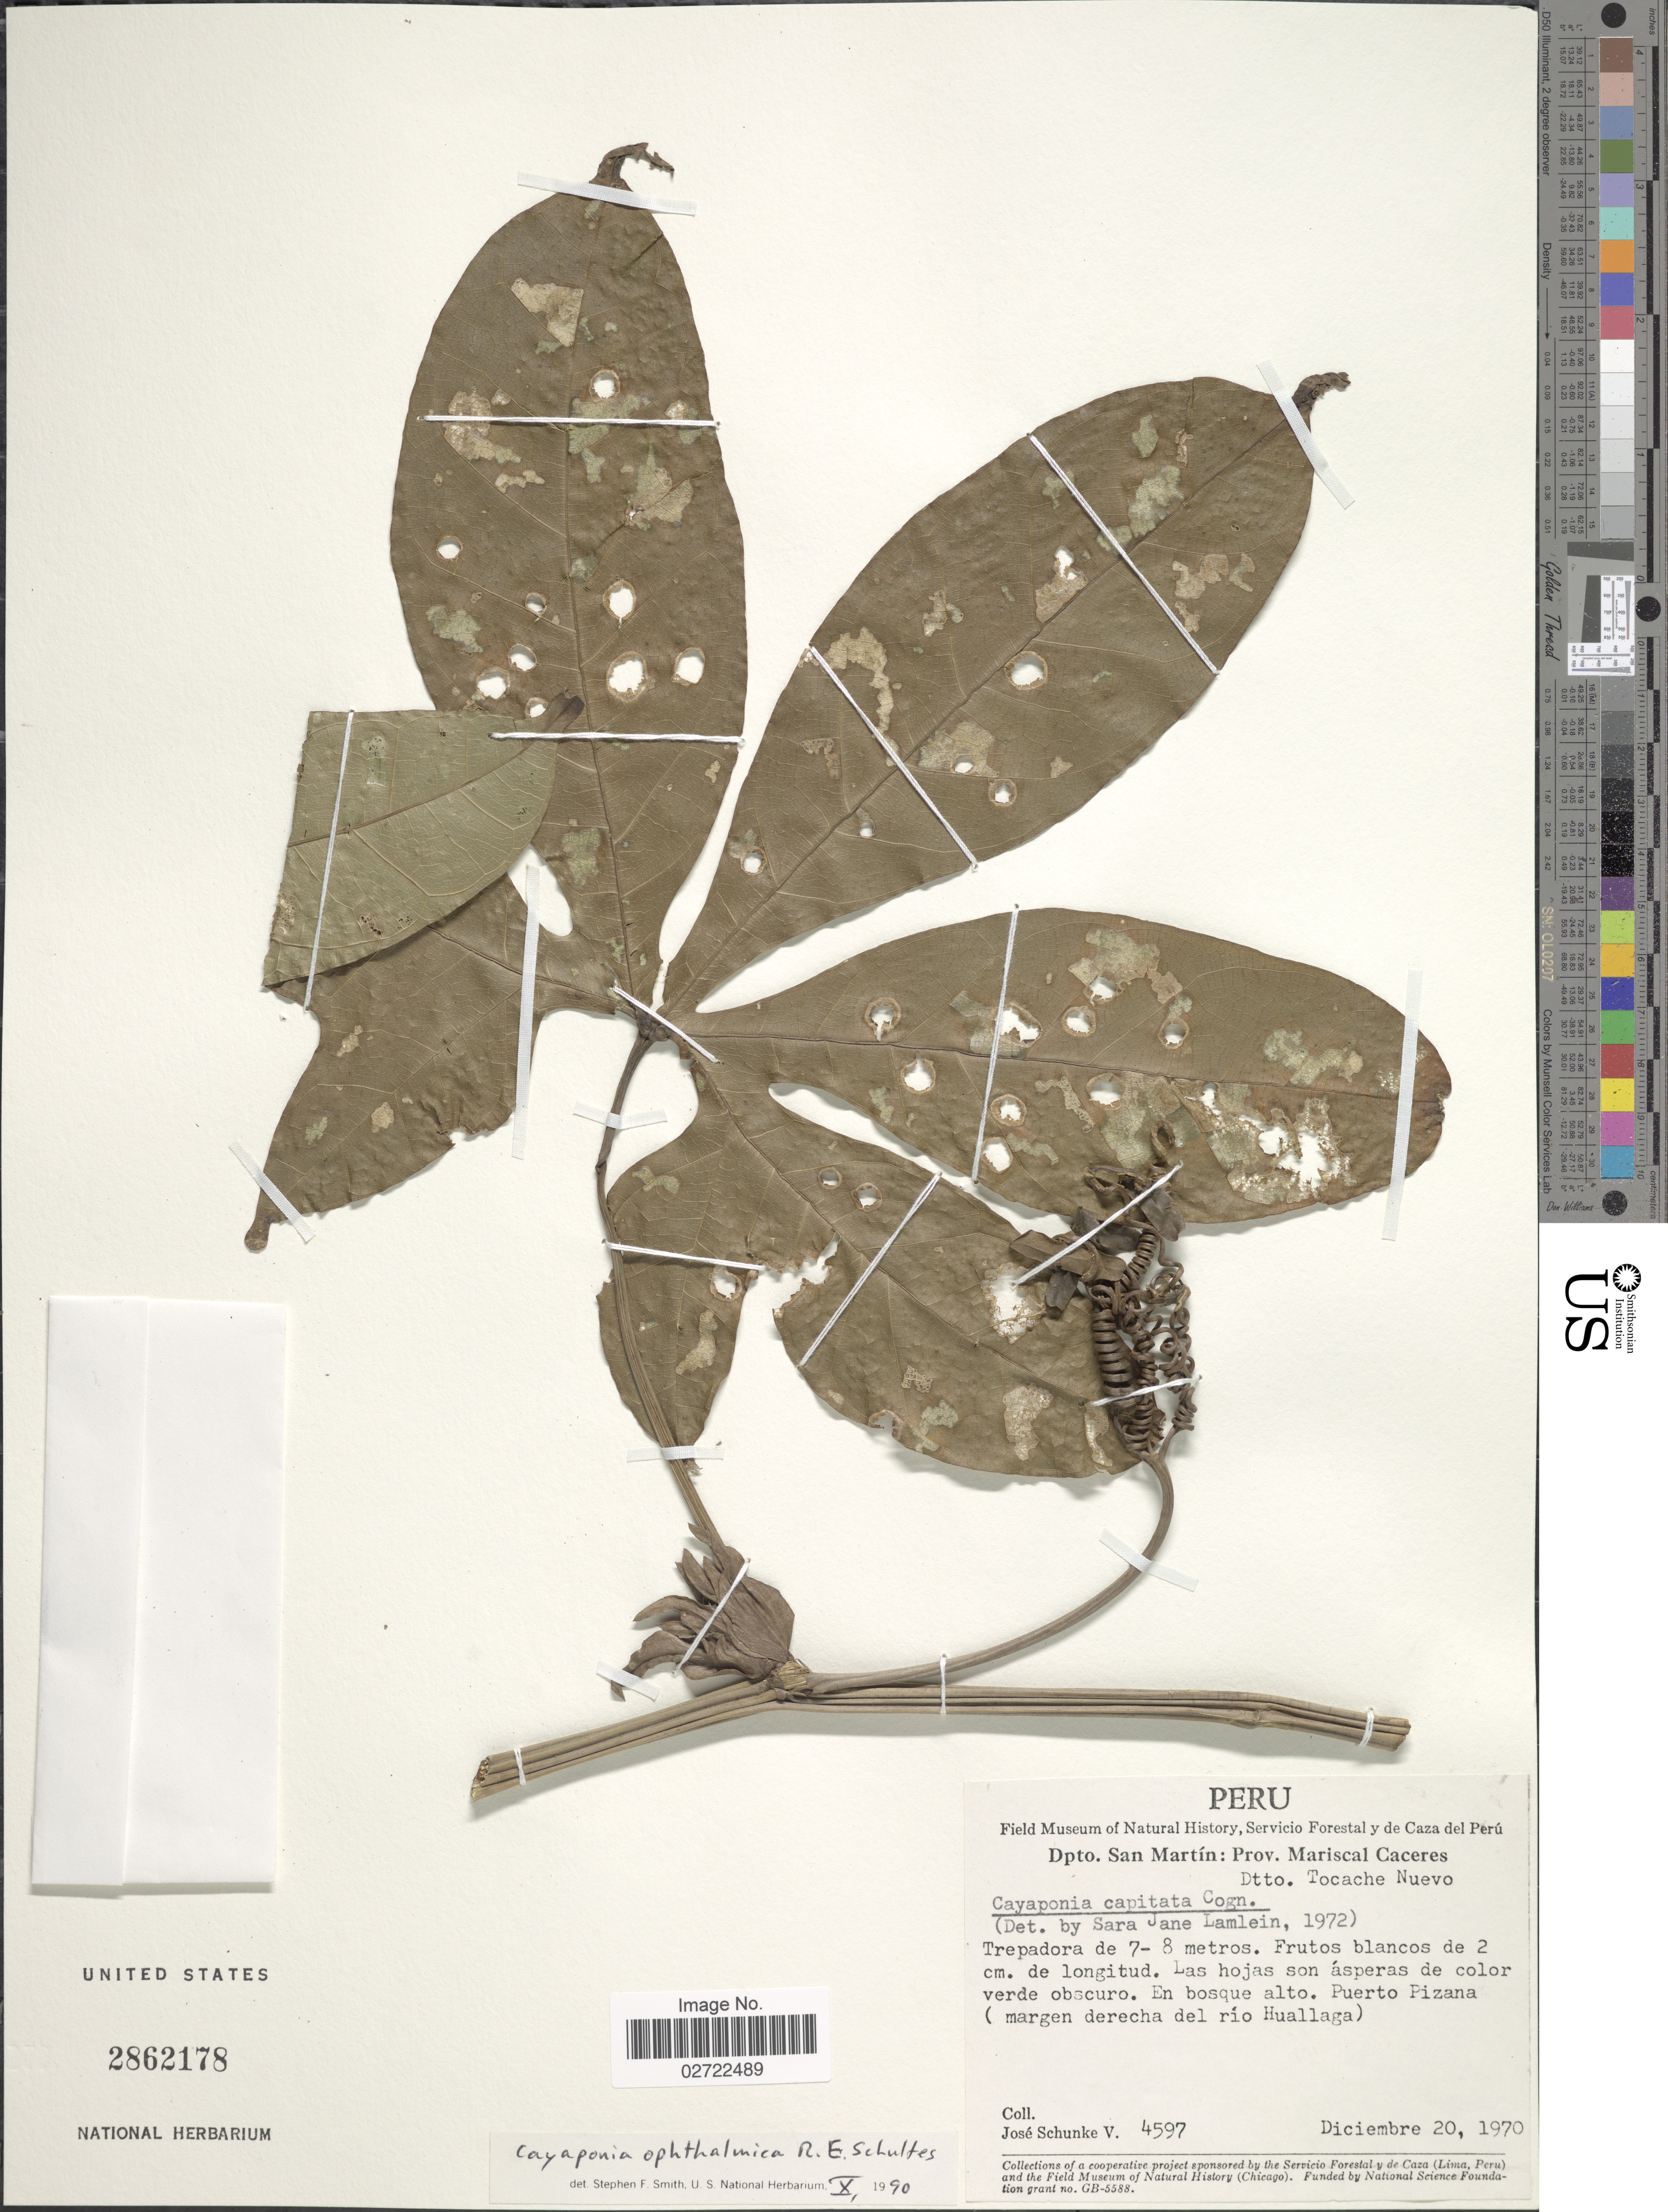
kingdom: Plantae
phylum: Tracheophyta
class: Magnoliopsida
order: Cucurbitales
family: Cucurbitaceae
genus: Cayaponia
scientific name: Cayaponia ophthalmica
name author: R.E. Schult.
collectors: J. Schunke Vigo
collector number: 4597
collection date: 1970-12-20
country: Peru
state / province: San Martín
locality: Dpto. San Martin: Prov. Mariscal Caceres, Dtto. Tocache Nuevo. En bosque alto. Puerto Pizana (margen derecha del rio Huallaga)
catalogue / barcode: US 2862178